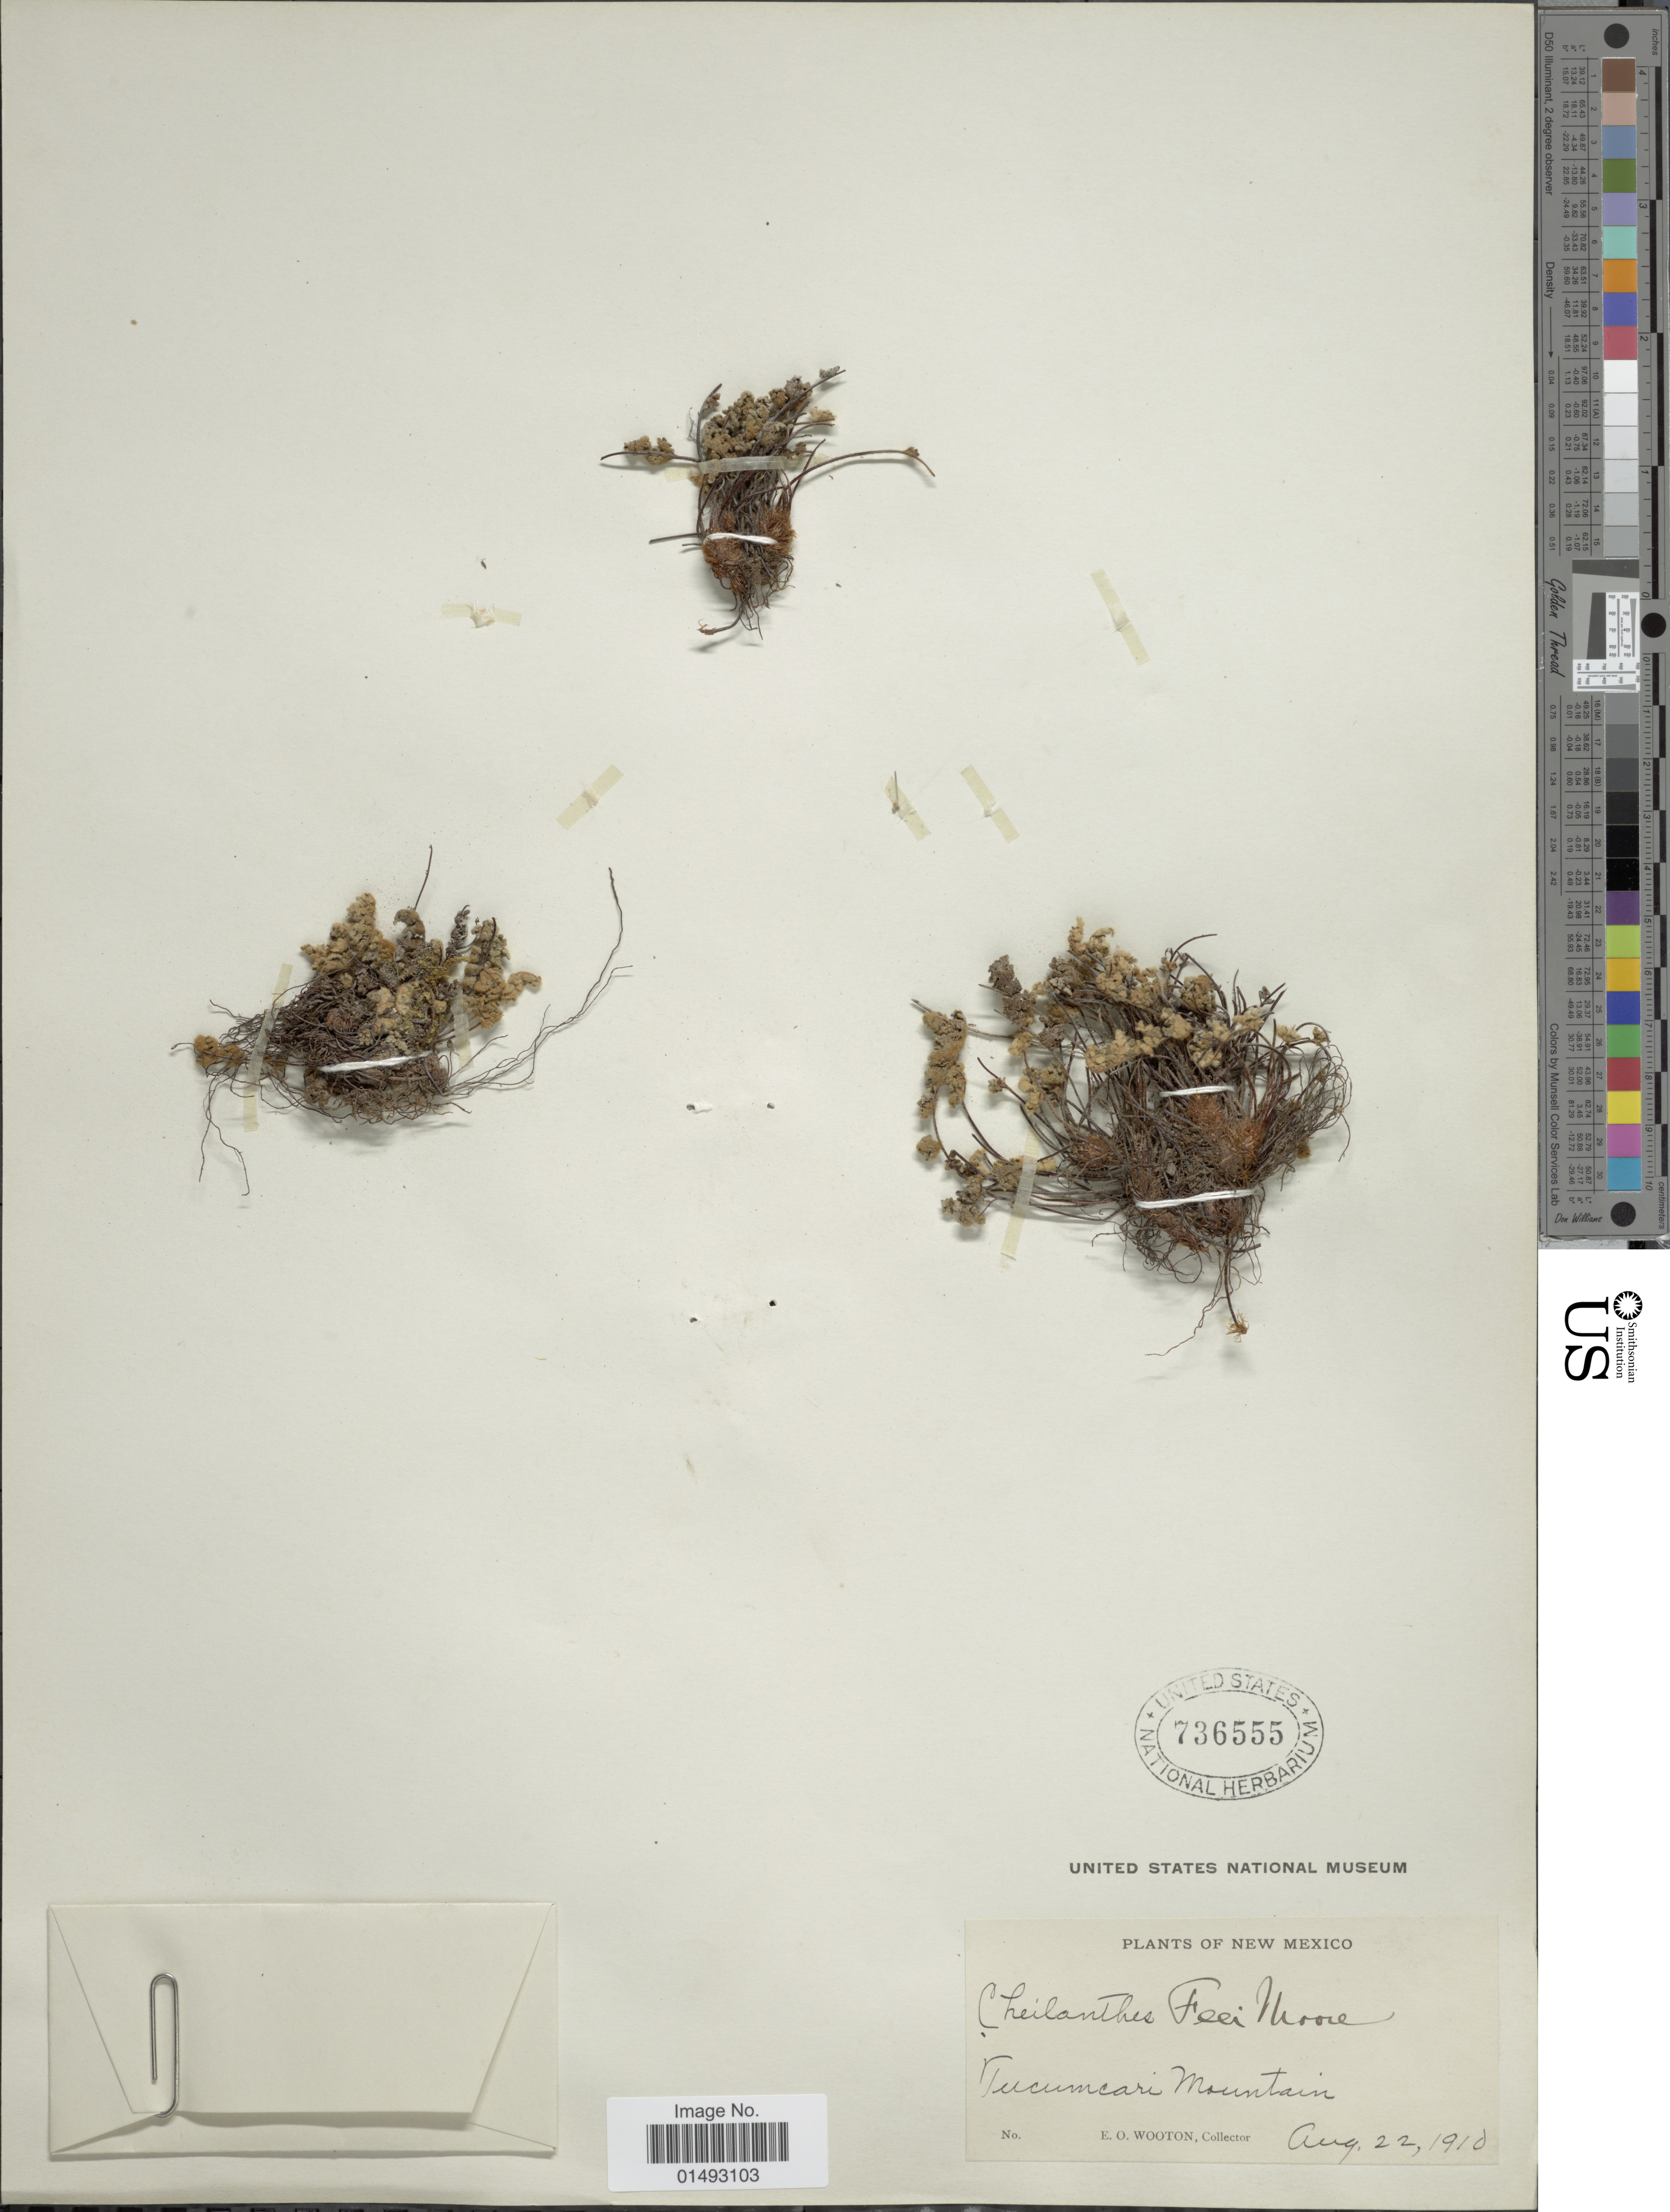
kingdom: Plantae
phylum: Tracheophyta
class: Polypodiopsida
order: Polypodiales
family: Pteridaceae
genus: Myriopteris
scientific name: Myriopteris gracilis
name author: Fée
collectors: E. O. Wooton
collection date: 1910-08-22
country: United States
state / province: New Mexico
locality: Tjucumcari Mountain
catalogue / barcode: US 736555